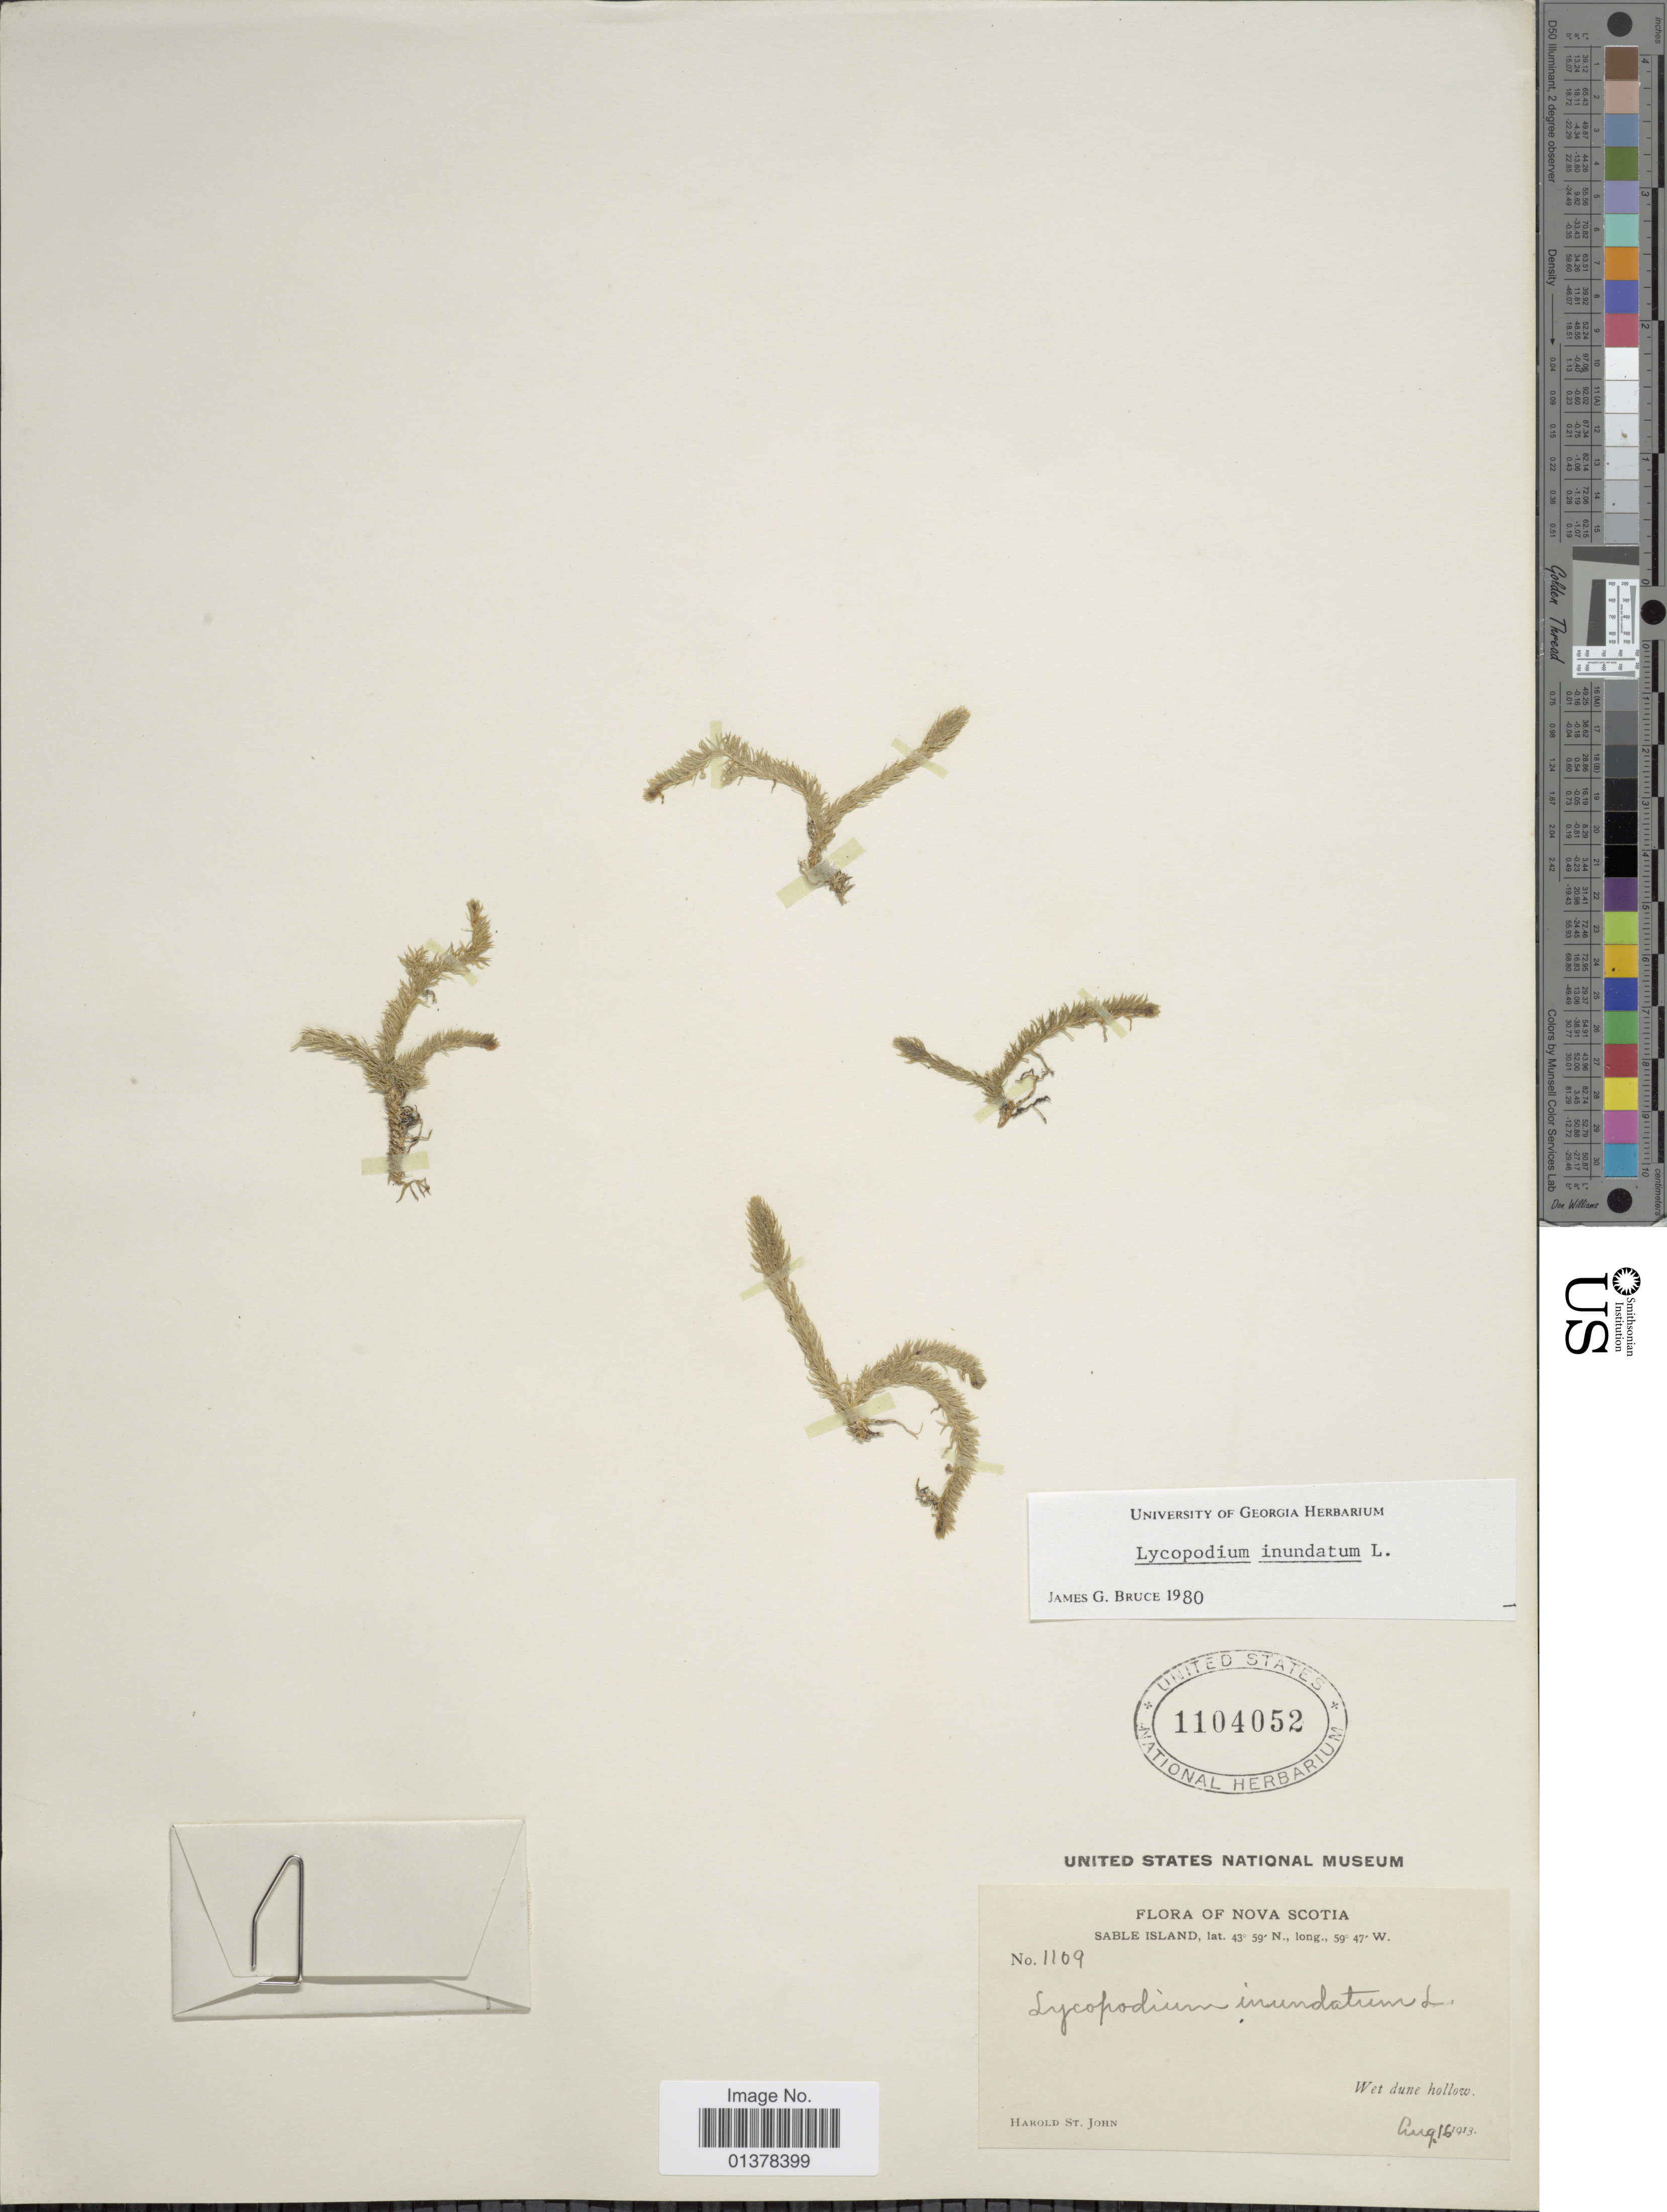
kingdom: Plantae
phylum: Tracheophyta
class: Lycopodiopsida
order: Lycopodiales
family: Lycopodiaceae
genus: Lycopodiella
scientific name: Lycopodiella inundata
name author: (L.) Holub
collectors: H. St. John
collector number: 1109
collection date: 1913-08-16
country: Canada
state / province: Nova Scotia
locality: Sable Island, Wet dune hallow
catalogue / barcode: US 1104052